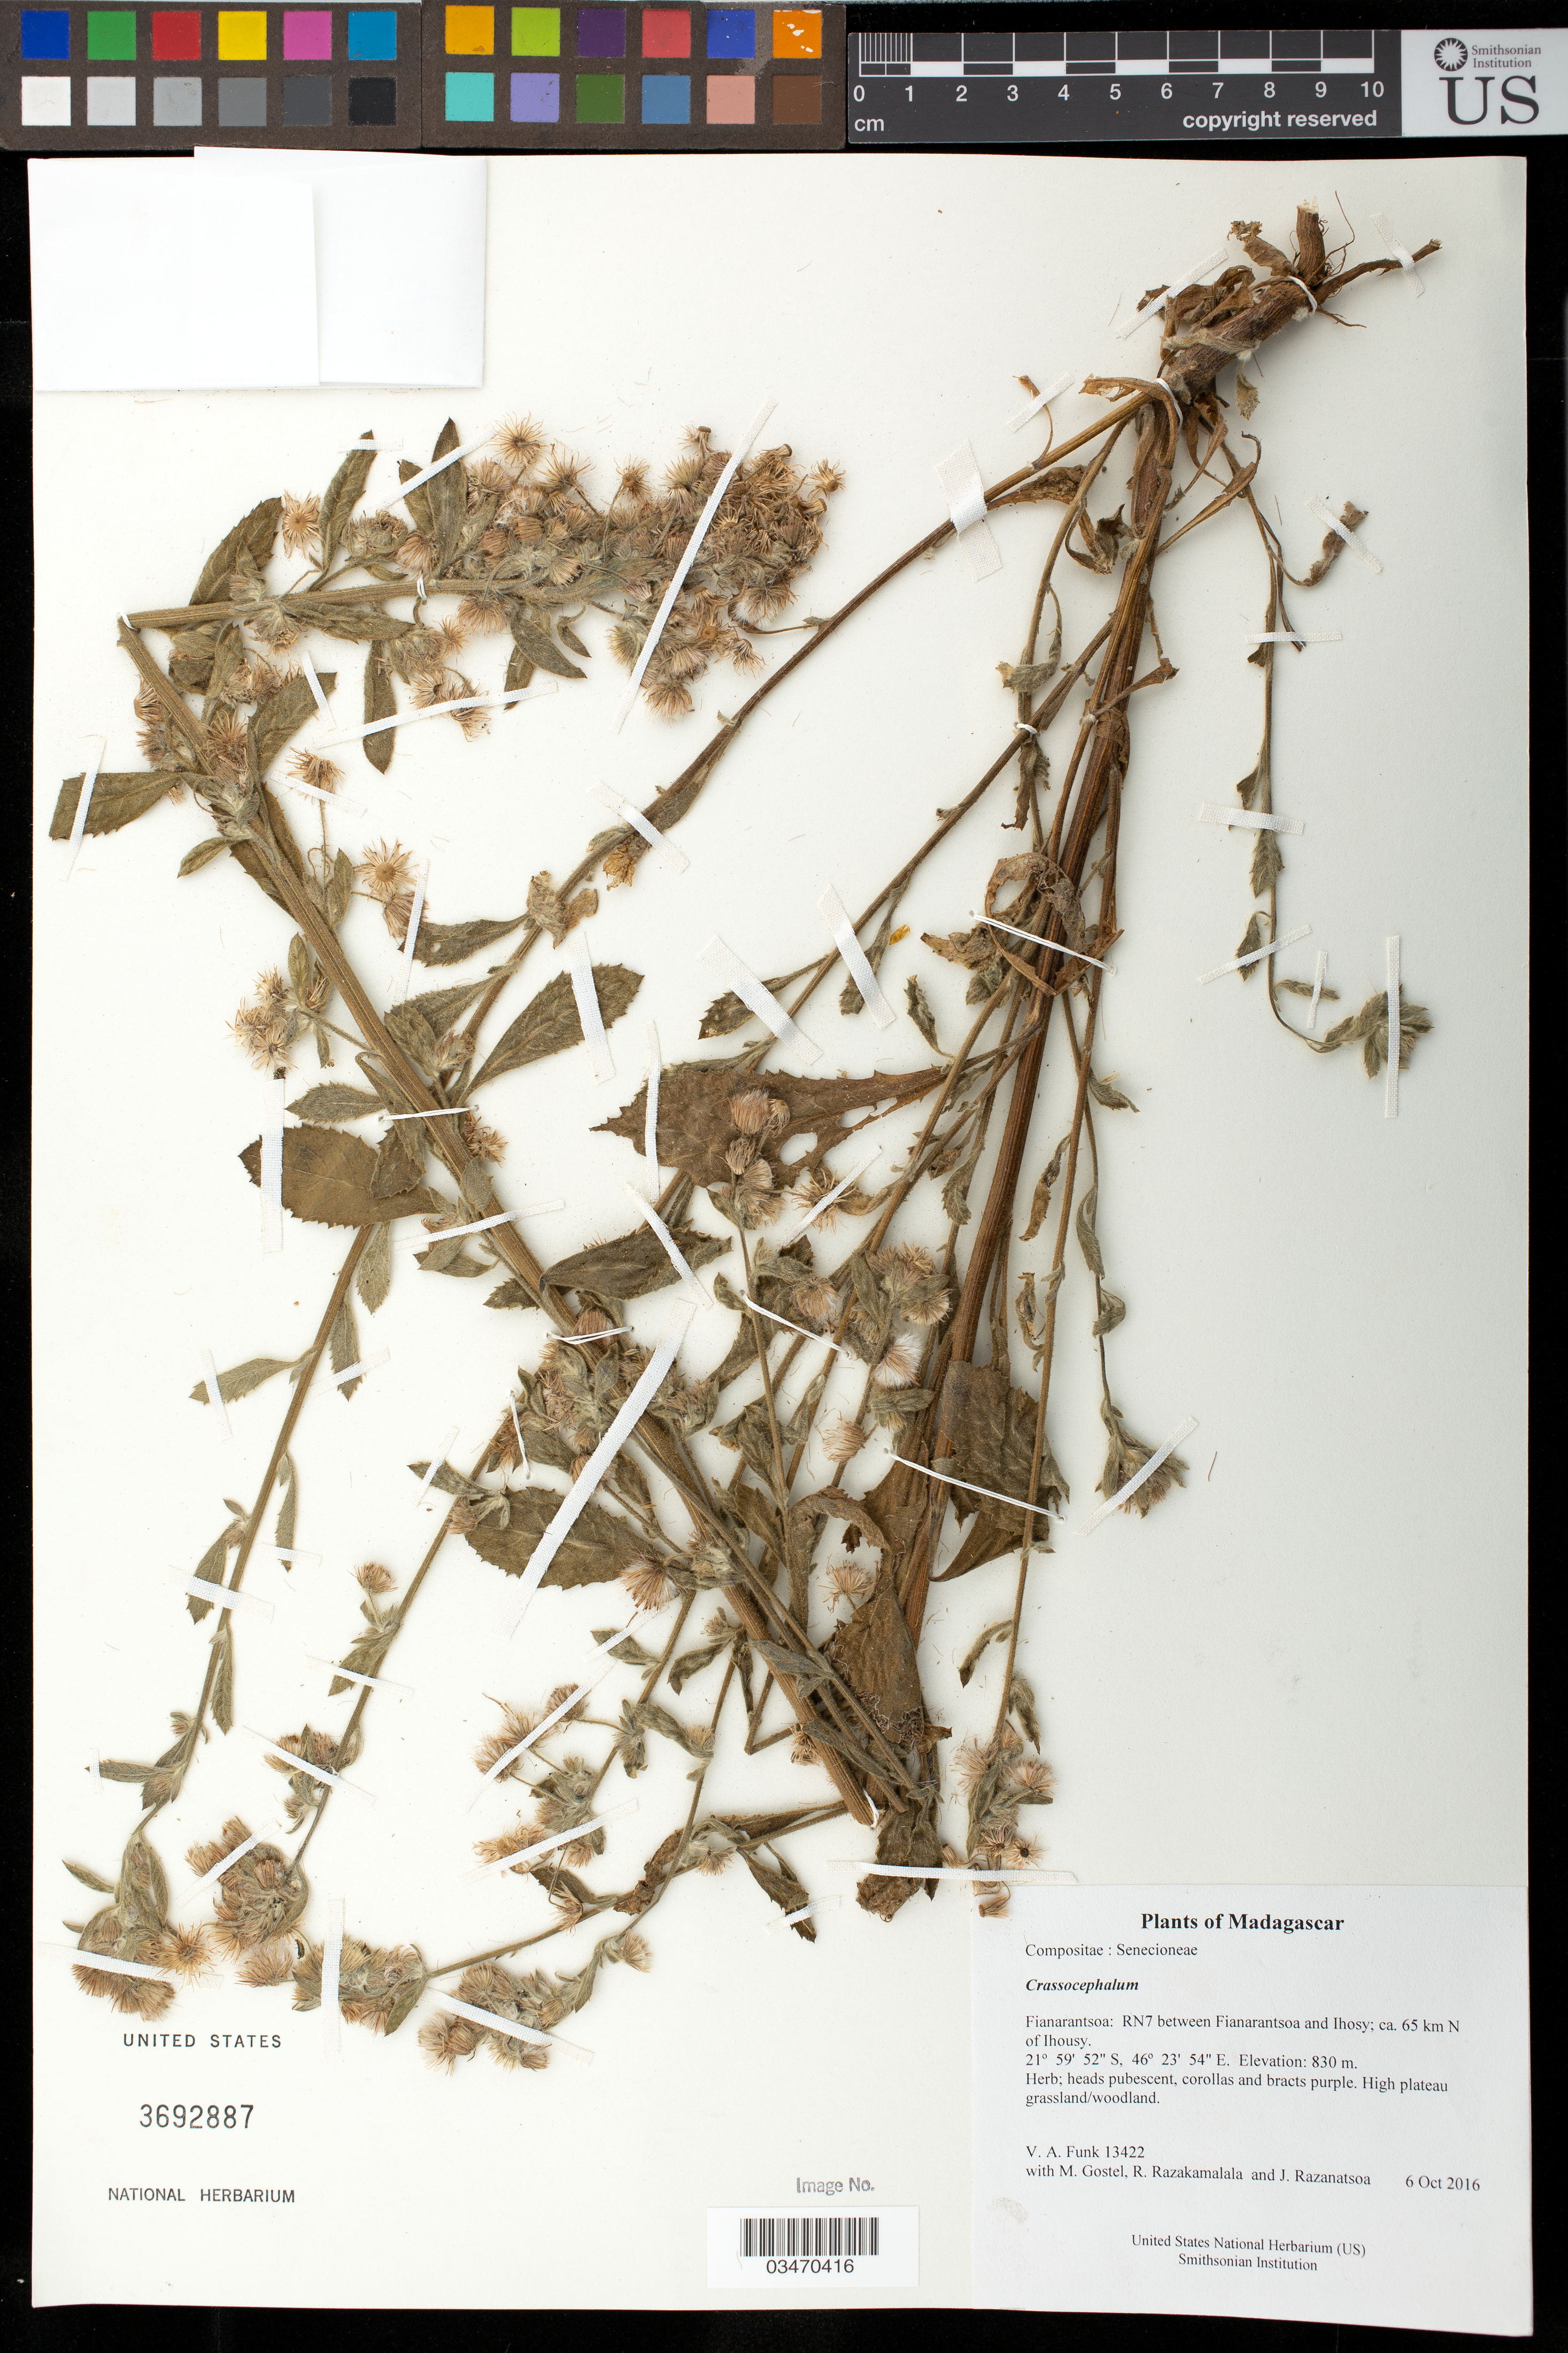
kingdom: Plantae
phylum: Tracheophyta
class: Magnoliopsida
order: Asterales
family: Asteraceae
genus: Crassocephalum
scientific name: Crassocephalum sp.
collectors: M. R. Gostel, R. Razakamalala & J. Razanatsoa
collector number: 13422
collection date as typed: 6 Oct 2016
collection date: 2016-10-06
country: Madagascar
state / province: Ihorombe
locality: RN7 between Fianarantsoa and Ihosy; ca. 65 km N of Ihousy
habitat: High plateau grassland/woodland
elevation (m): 830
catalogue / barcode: US 3692887